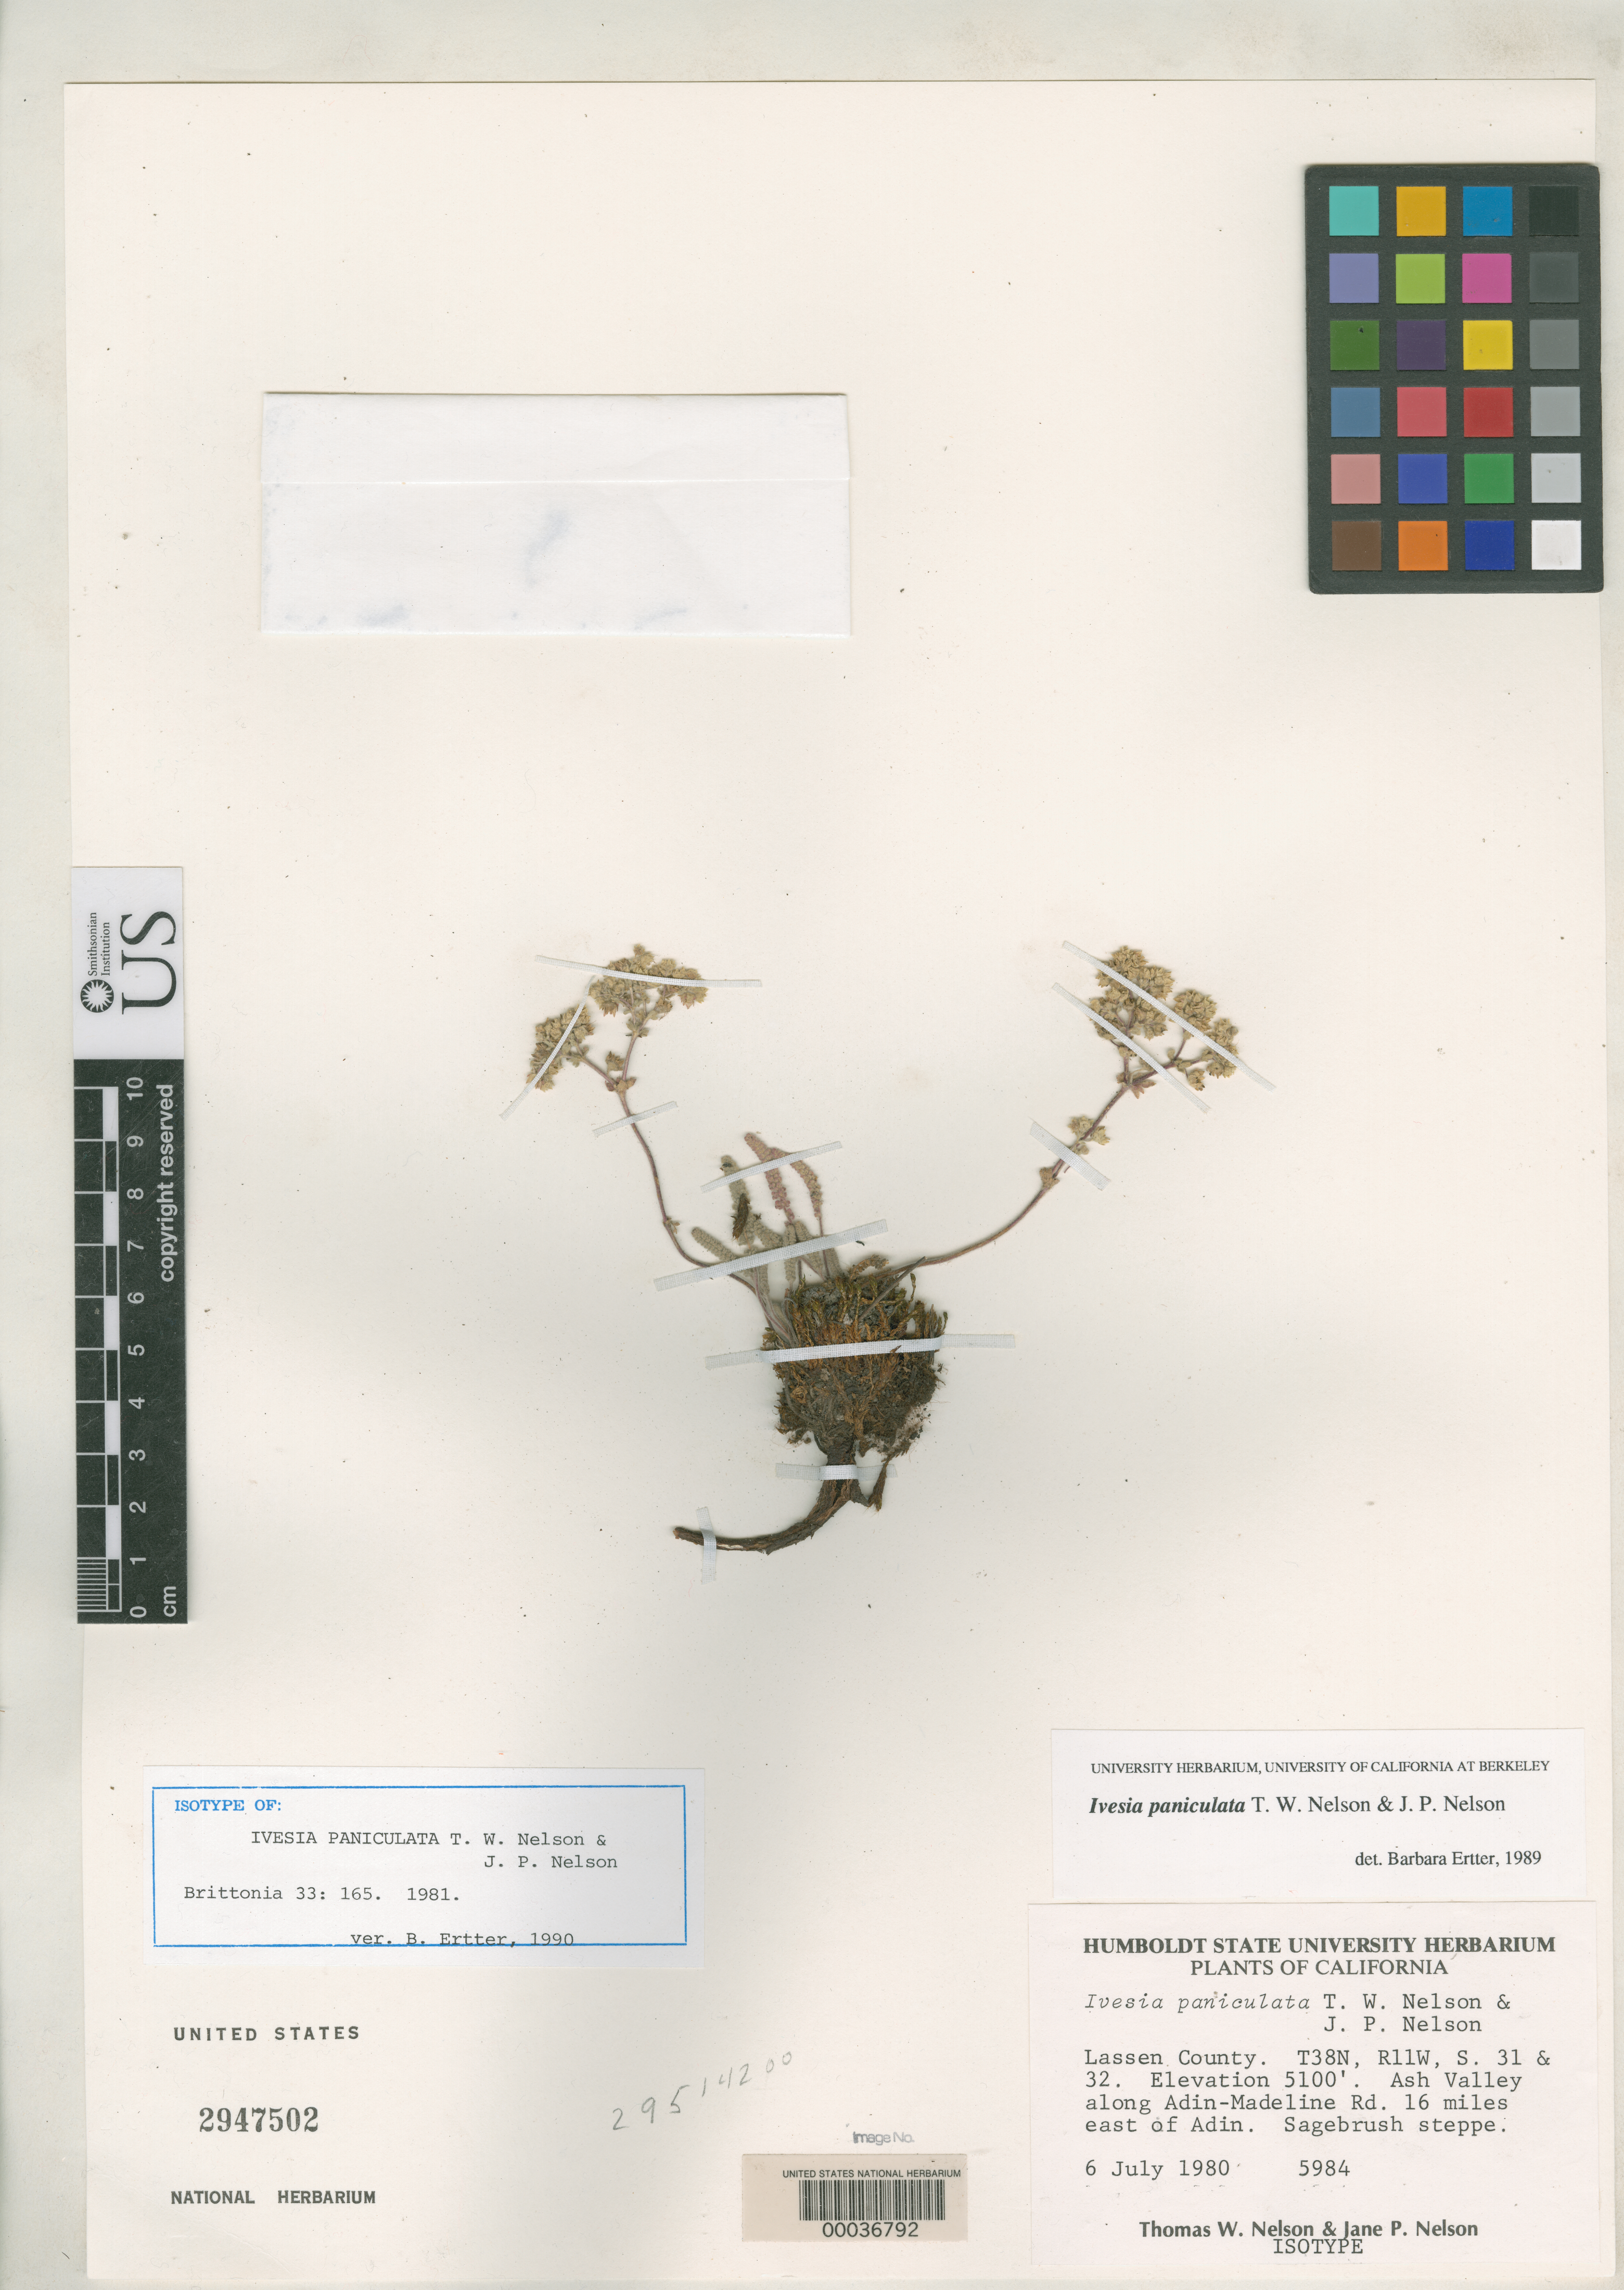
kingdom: Plantae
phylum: Tracheophyta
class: Magnoliopsida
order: Rosales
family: Rosaceae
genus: Ivesia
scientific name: Ivesia paniculata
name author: T.W. Nelson & J.P. Nelson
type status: Isotype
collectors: T. W. Nelson & J. P. Nelson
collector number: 5984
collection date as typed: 06 Jul 1980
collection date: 1980-07-06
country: United States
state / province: California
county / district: Lassen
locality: Ash Valley along Adin-Madeline Rd., E of Adin.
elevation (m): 1554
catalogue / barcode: US 2947502